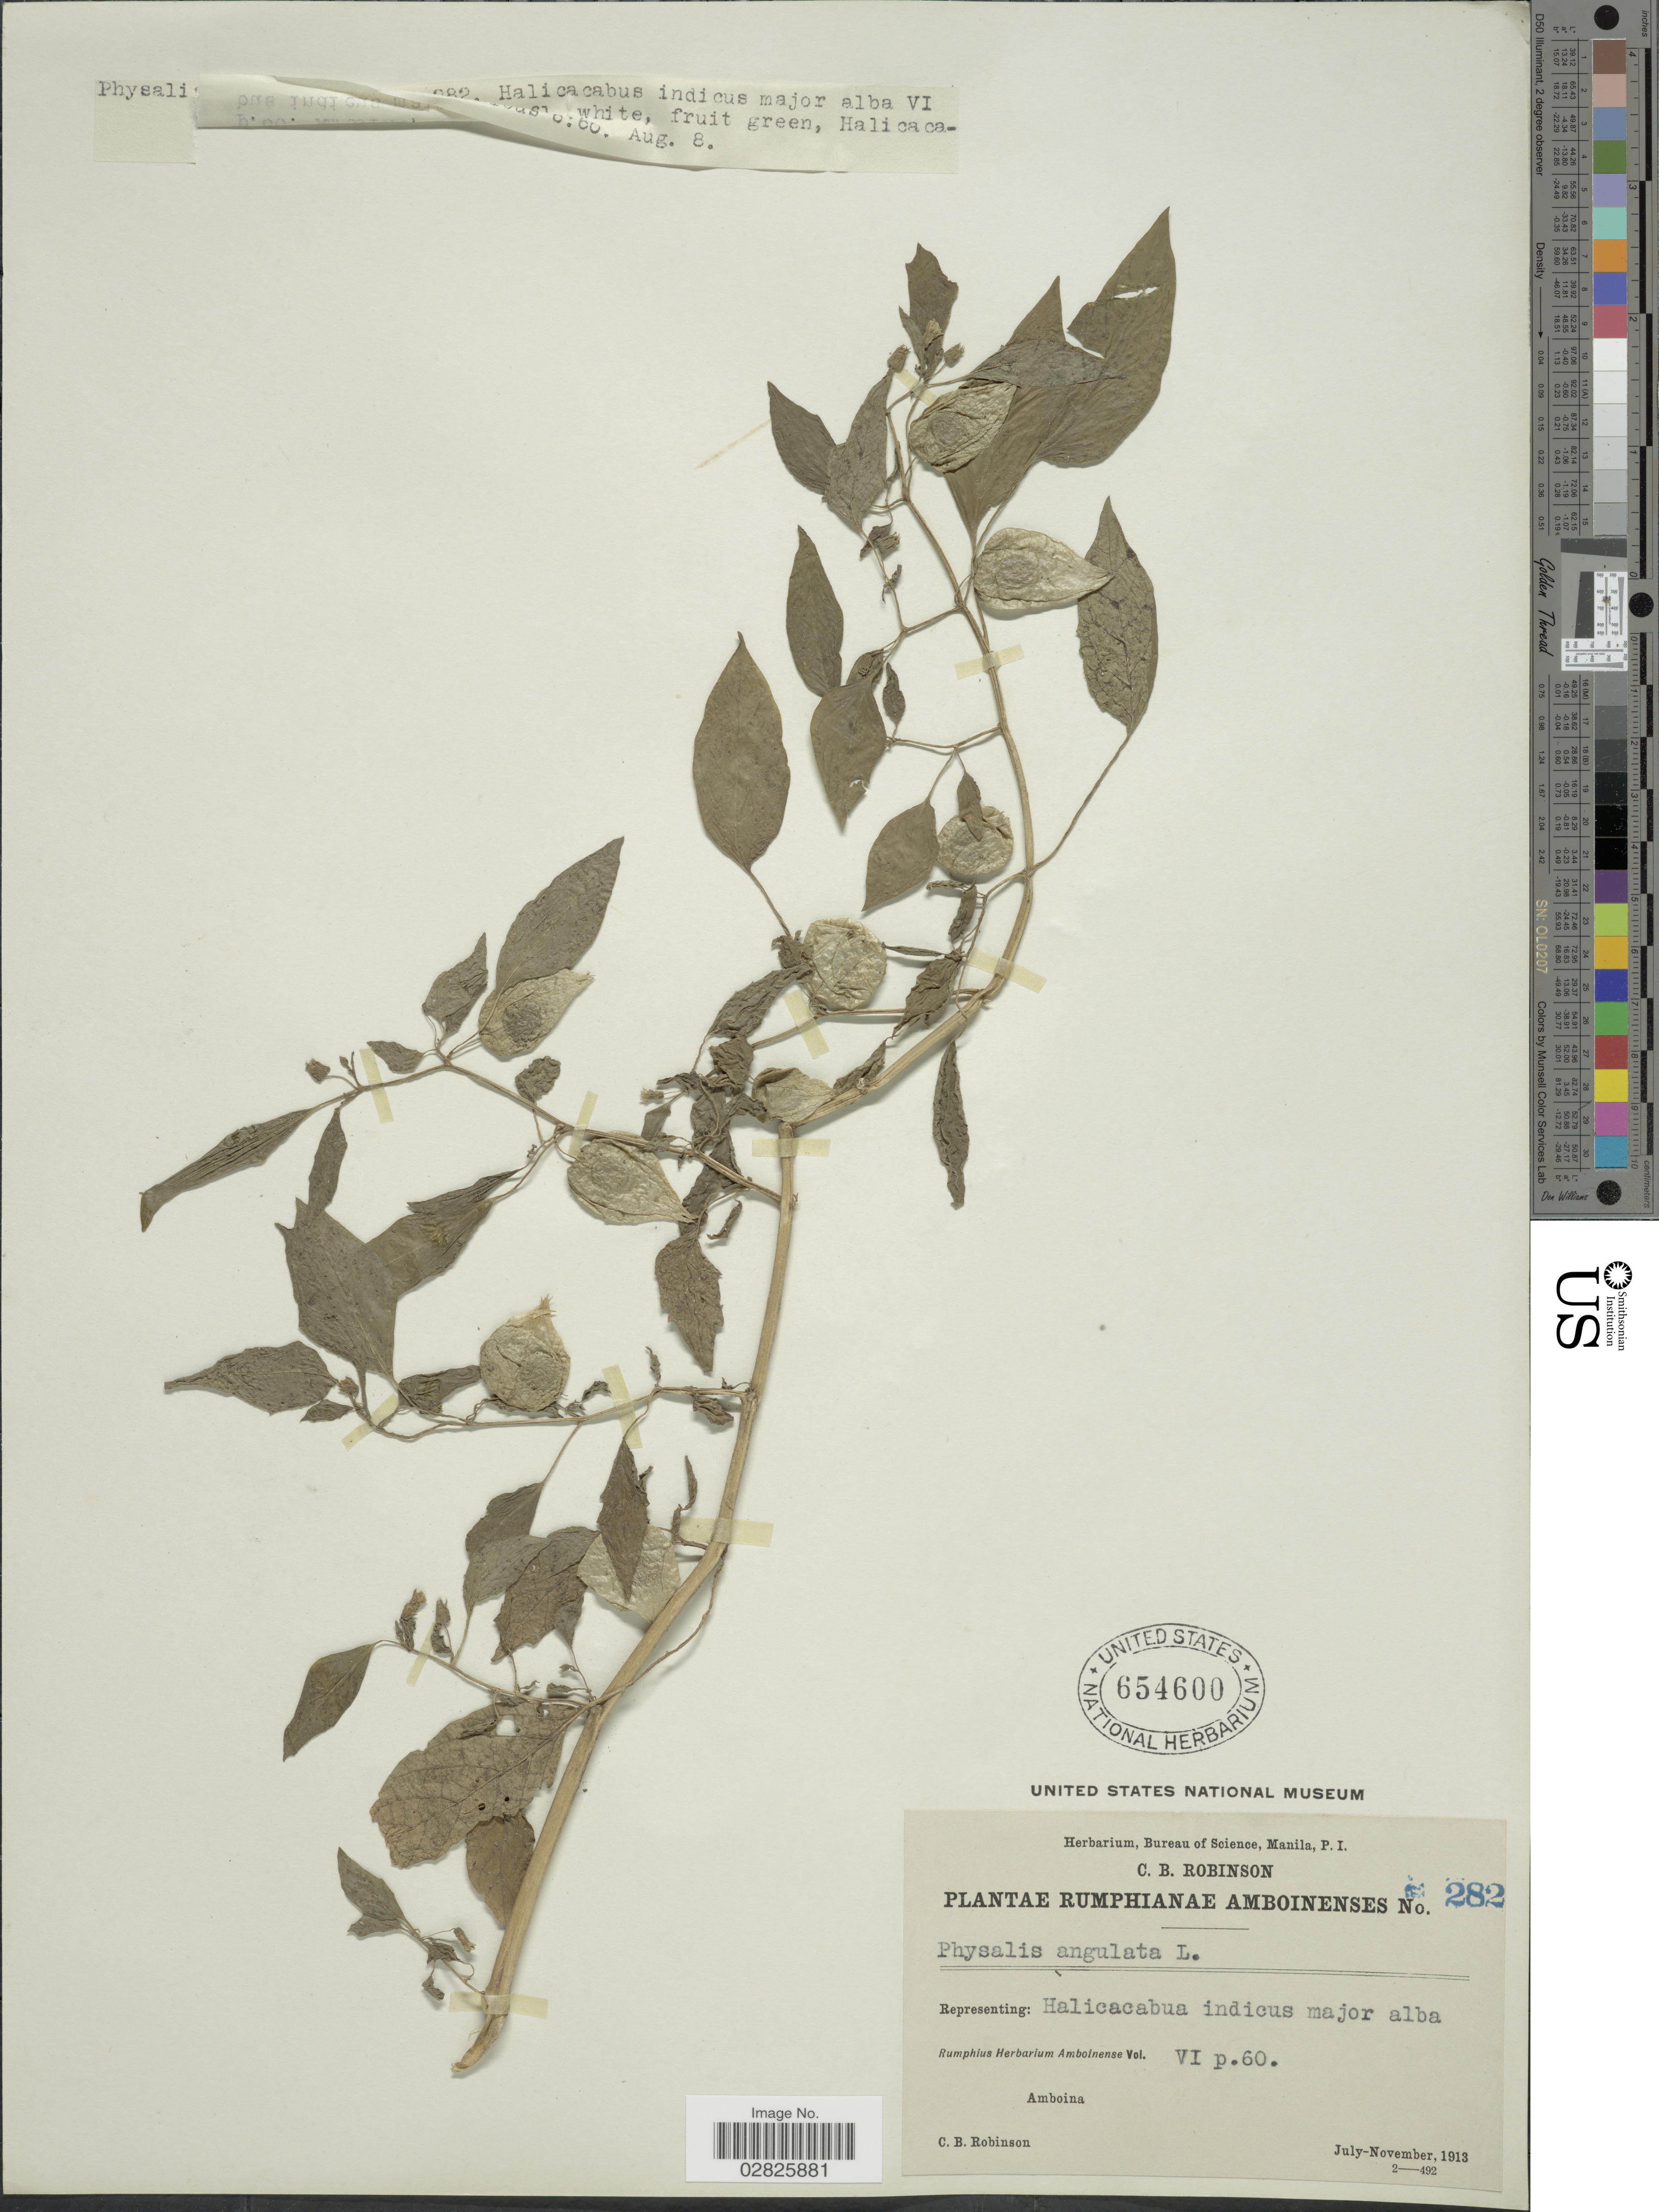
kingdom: Plantae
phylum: Tracheophyta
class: Magnoliopsida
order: Solanales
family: Solanaceae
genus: Physalis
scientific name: Physalis angulata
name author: L.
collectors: C. Robinson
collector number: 282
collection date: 1913-07/1913-11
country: Philippines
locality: Rumphianae Amboinenses. Amboina.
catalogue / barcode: US 654600